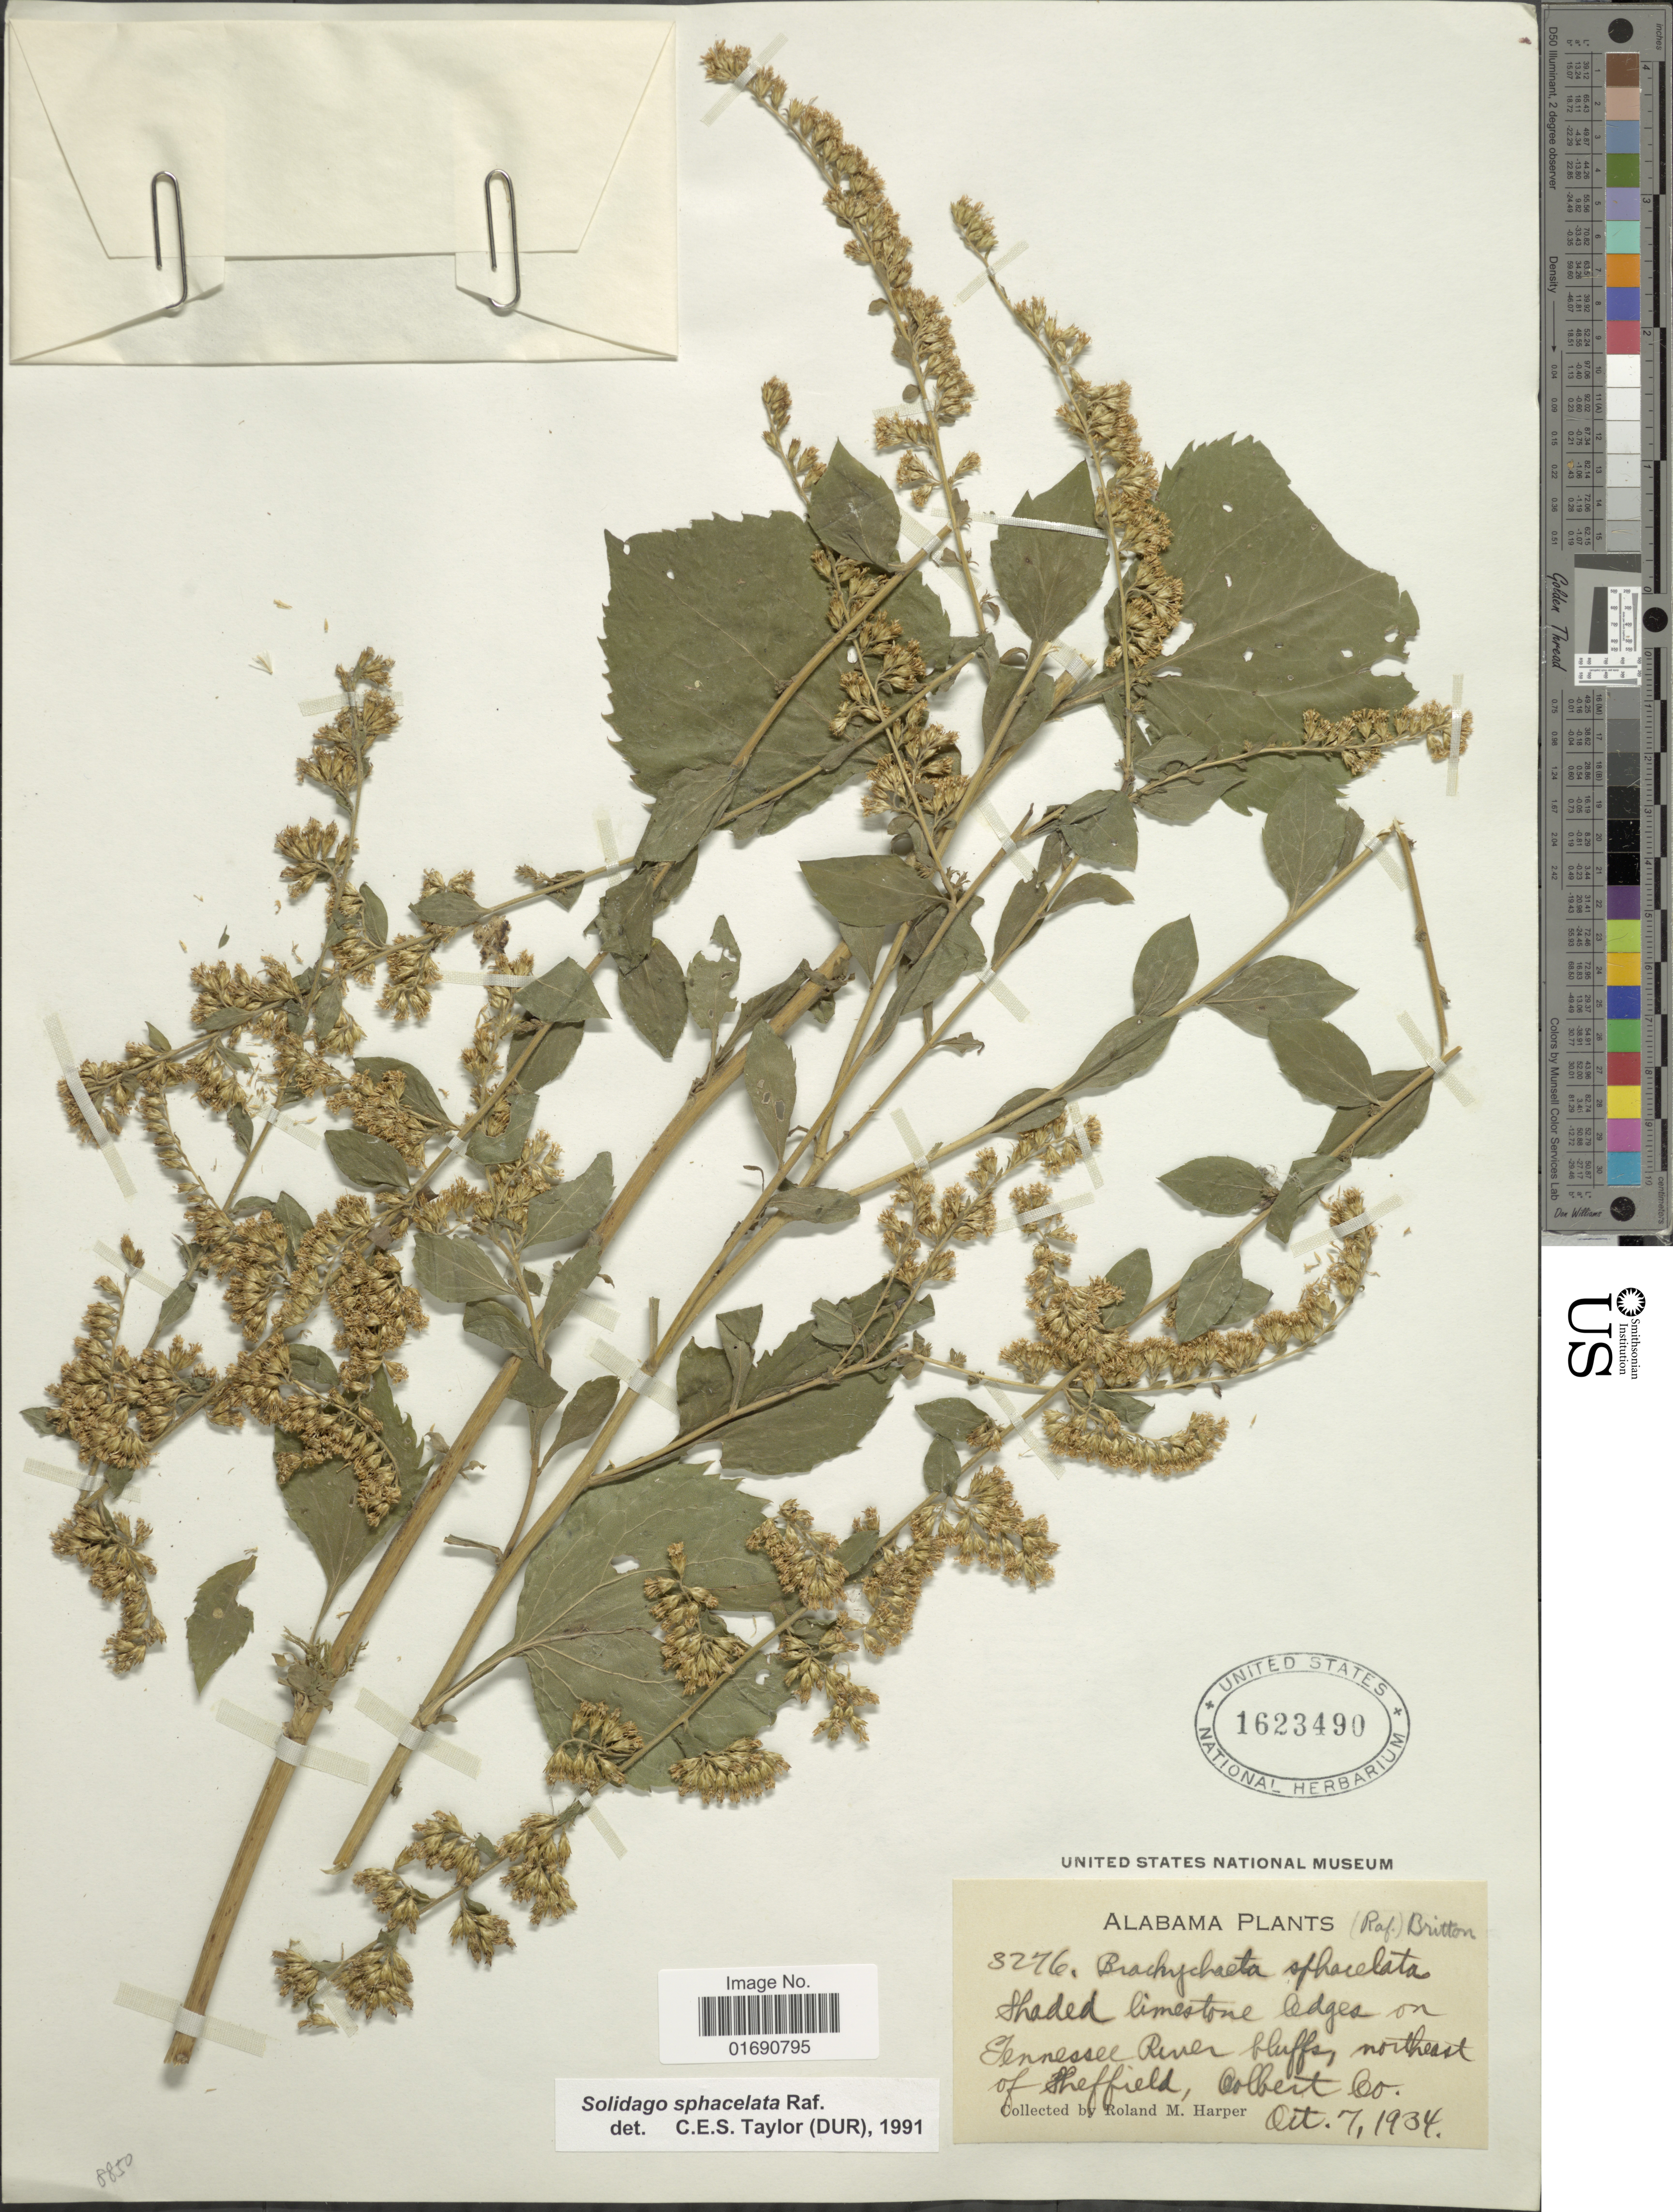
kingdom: Plantae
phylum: Tracheophyta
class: Magnoliopsida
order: Asterales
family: Asteraceae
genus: Solidago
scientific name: Solidago sphacelata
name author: Raf.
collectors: R. M. Harper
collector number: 3276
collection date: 1934-10-07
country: United States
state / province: Alabama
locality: Shaded limestone ledges on Tennessee River bluffs, northeast of Sheffield, Colbert Co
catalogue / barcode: US 1623490